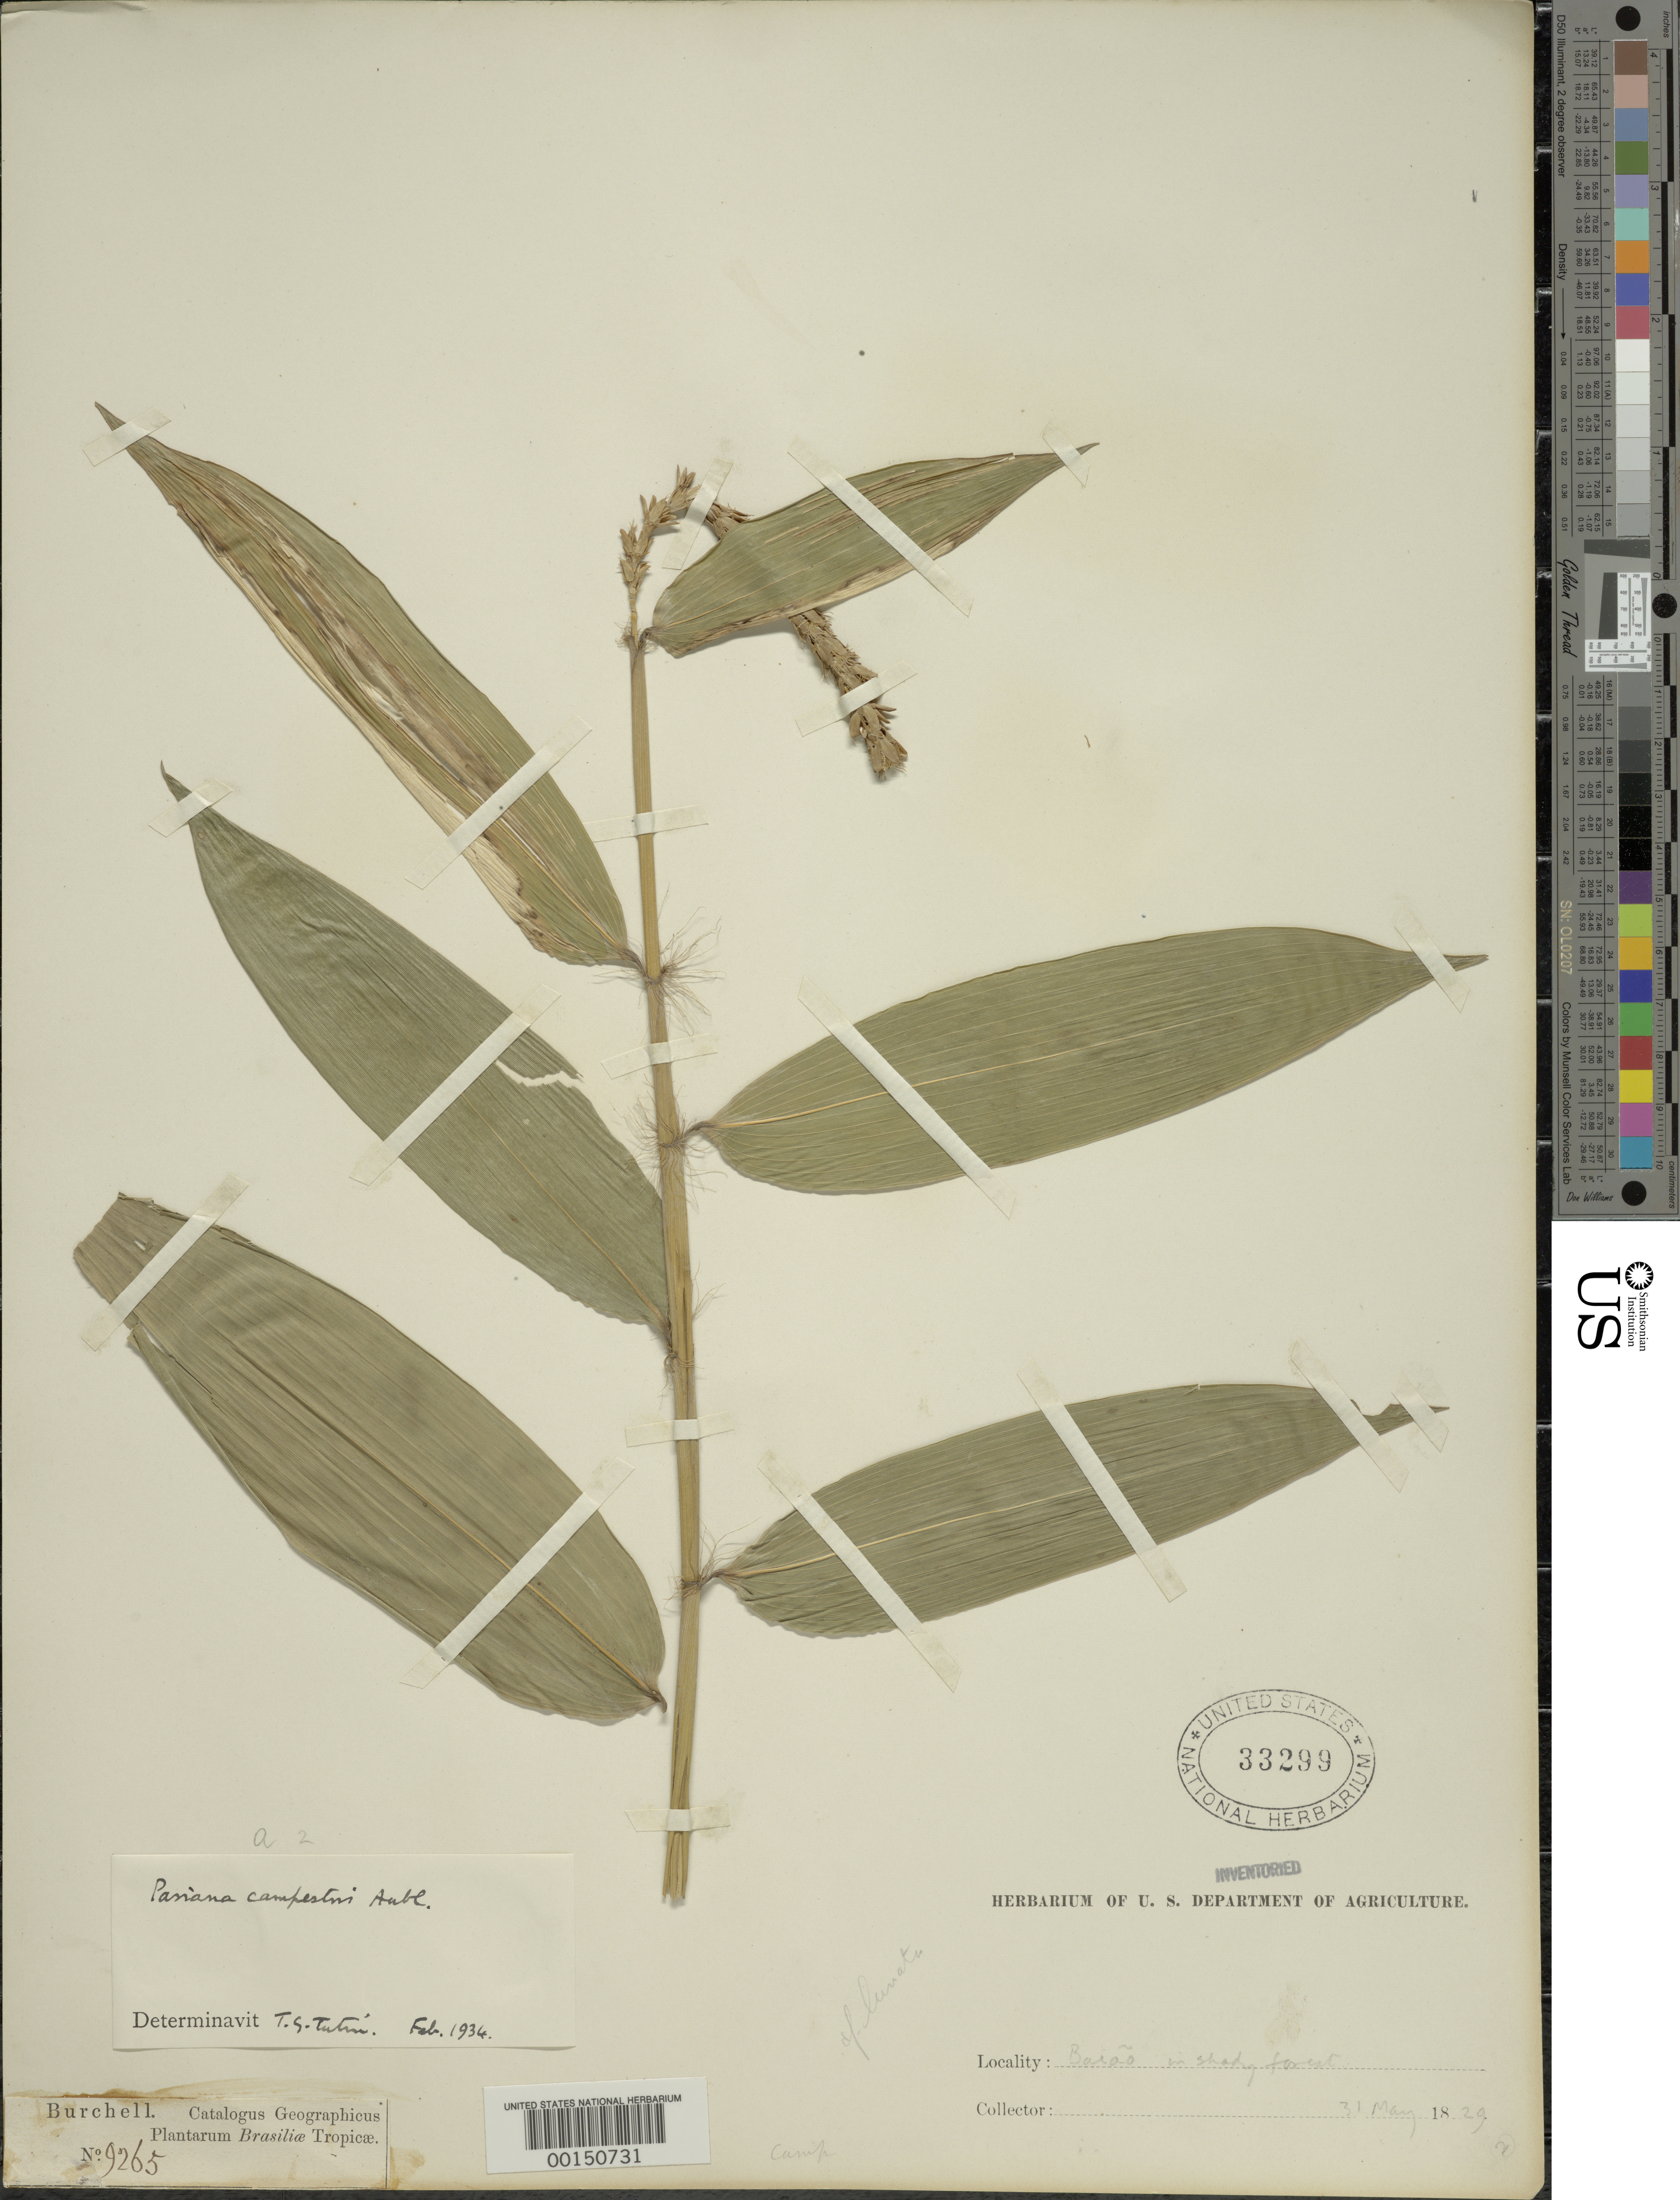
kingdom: Plantae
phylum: Tracheophyta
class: Liliopsida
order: Poales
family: Poaceae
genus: Pariana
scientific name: Pariana campestris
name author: Aubl.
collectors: W. J. Burchell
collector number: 9265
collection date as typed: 31 May 1829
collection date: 1829-05-31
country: Suriname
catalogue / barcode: US 33299